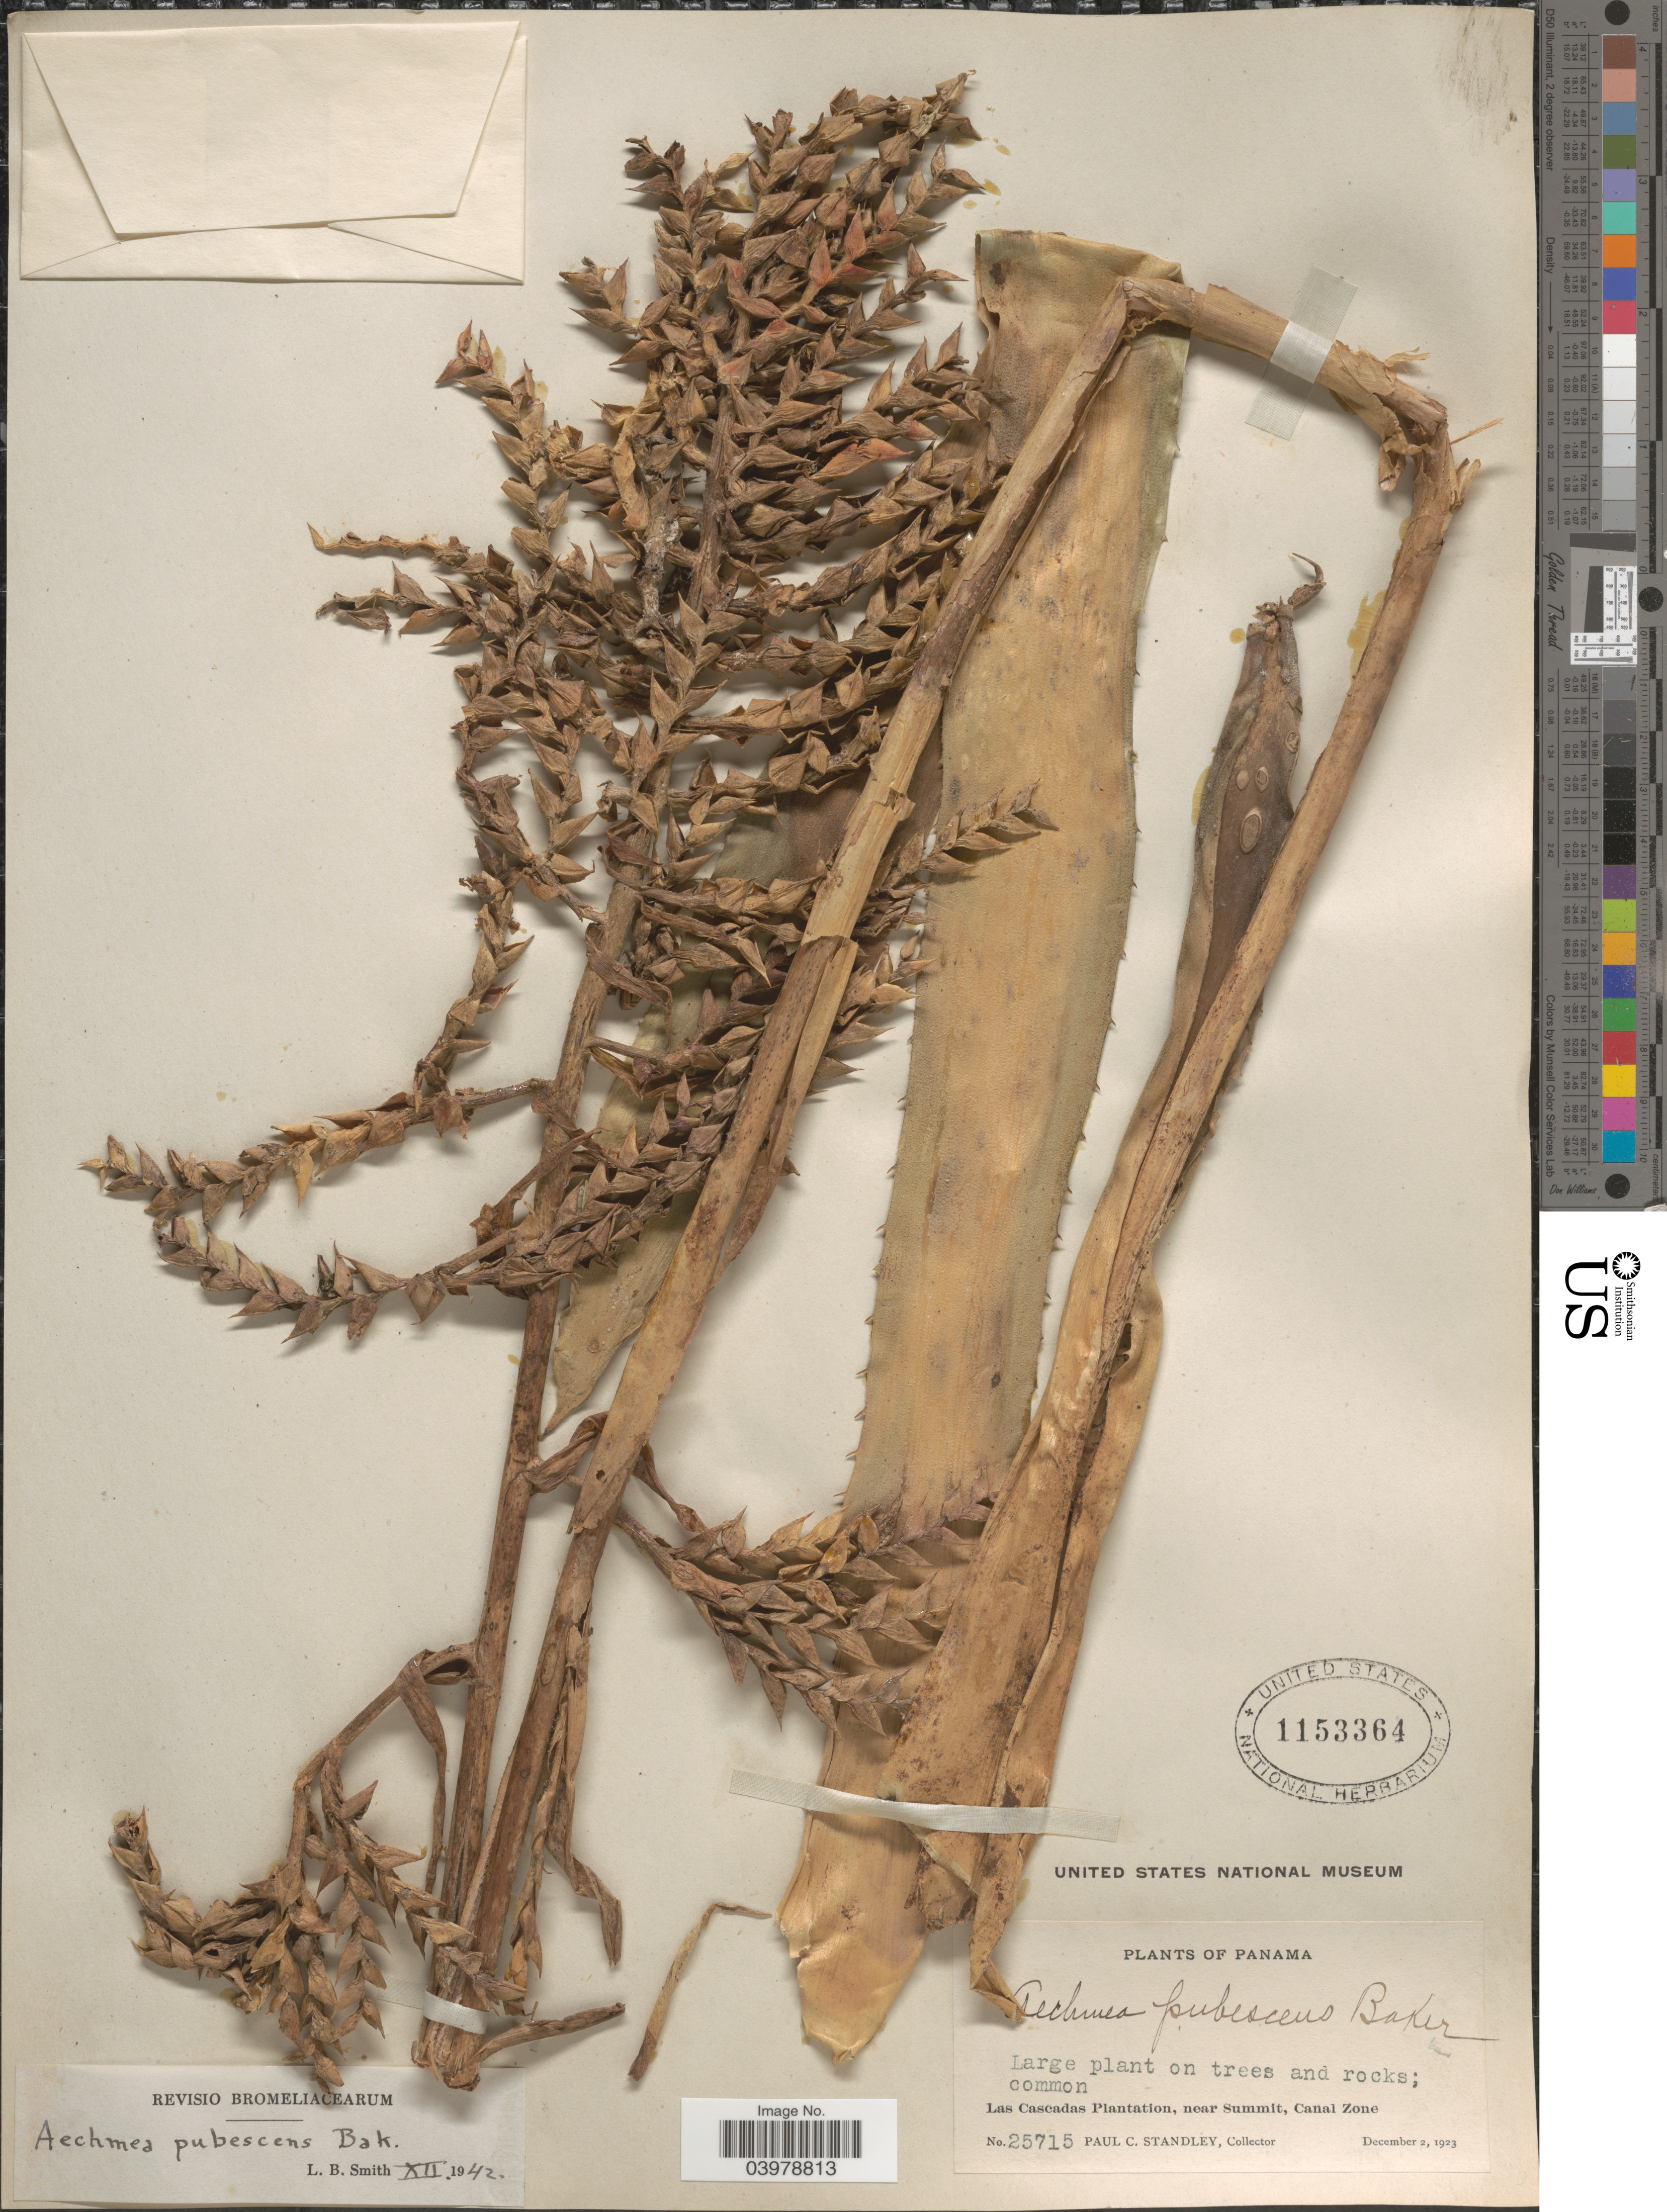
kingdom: Plantae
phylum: Tracheophyta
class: Liliopsida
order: Poales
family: Bromeliaceae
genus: Aechmea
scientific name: Aechmea pubescens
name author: Baker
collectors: P. C. Standley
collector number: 25715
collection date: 1923-12-02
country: Panama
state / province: Colón / Panamá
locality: Las Cascadas Plantation, near Summit, Canal Zone.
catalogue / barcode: US 1153364